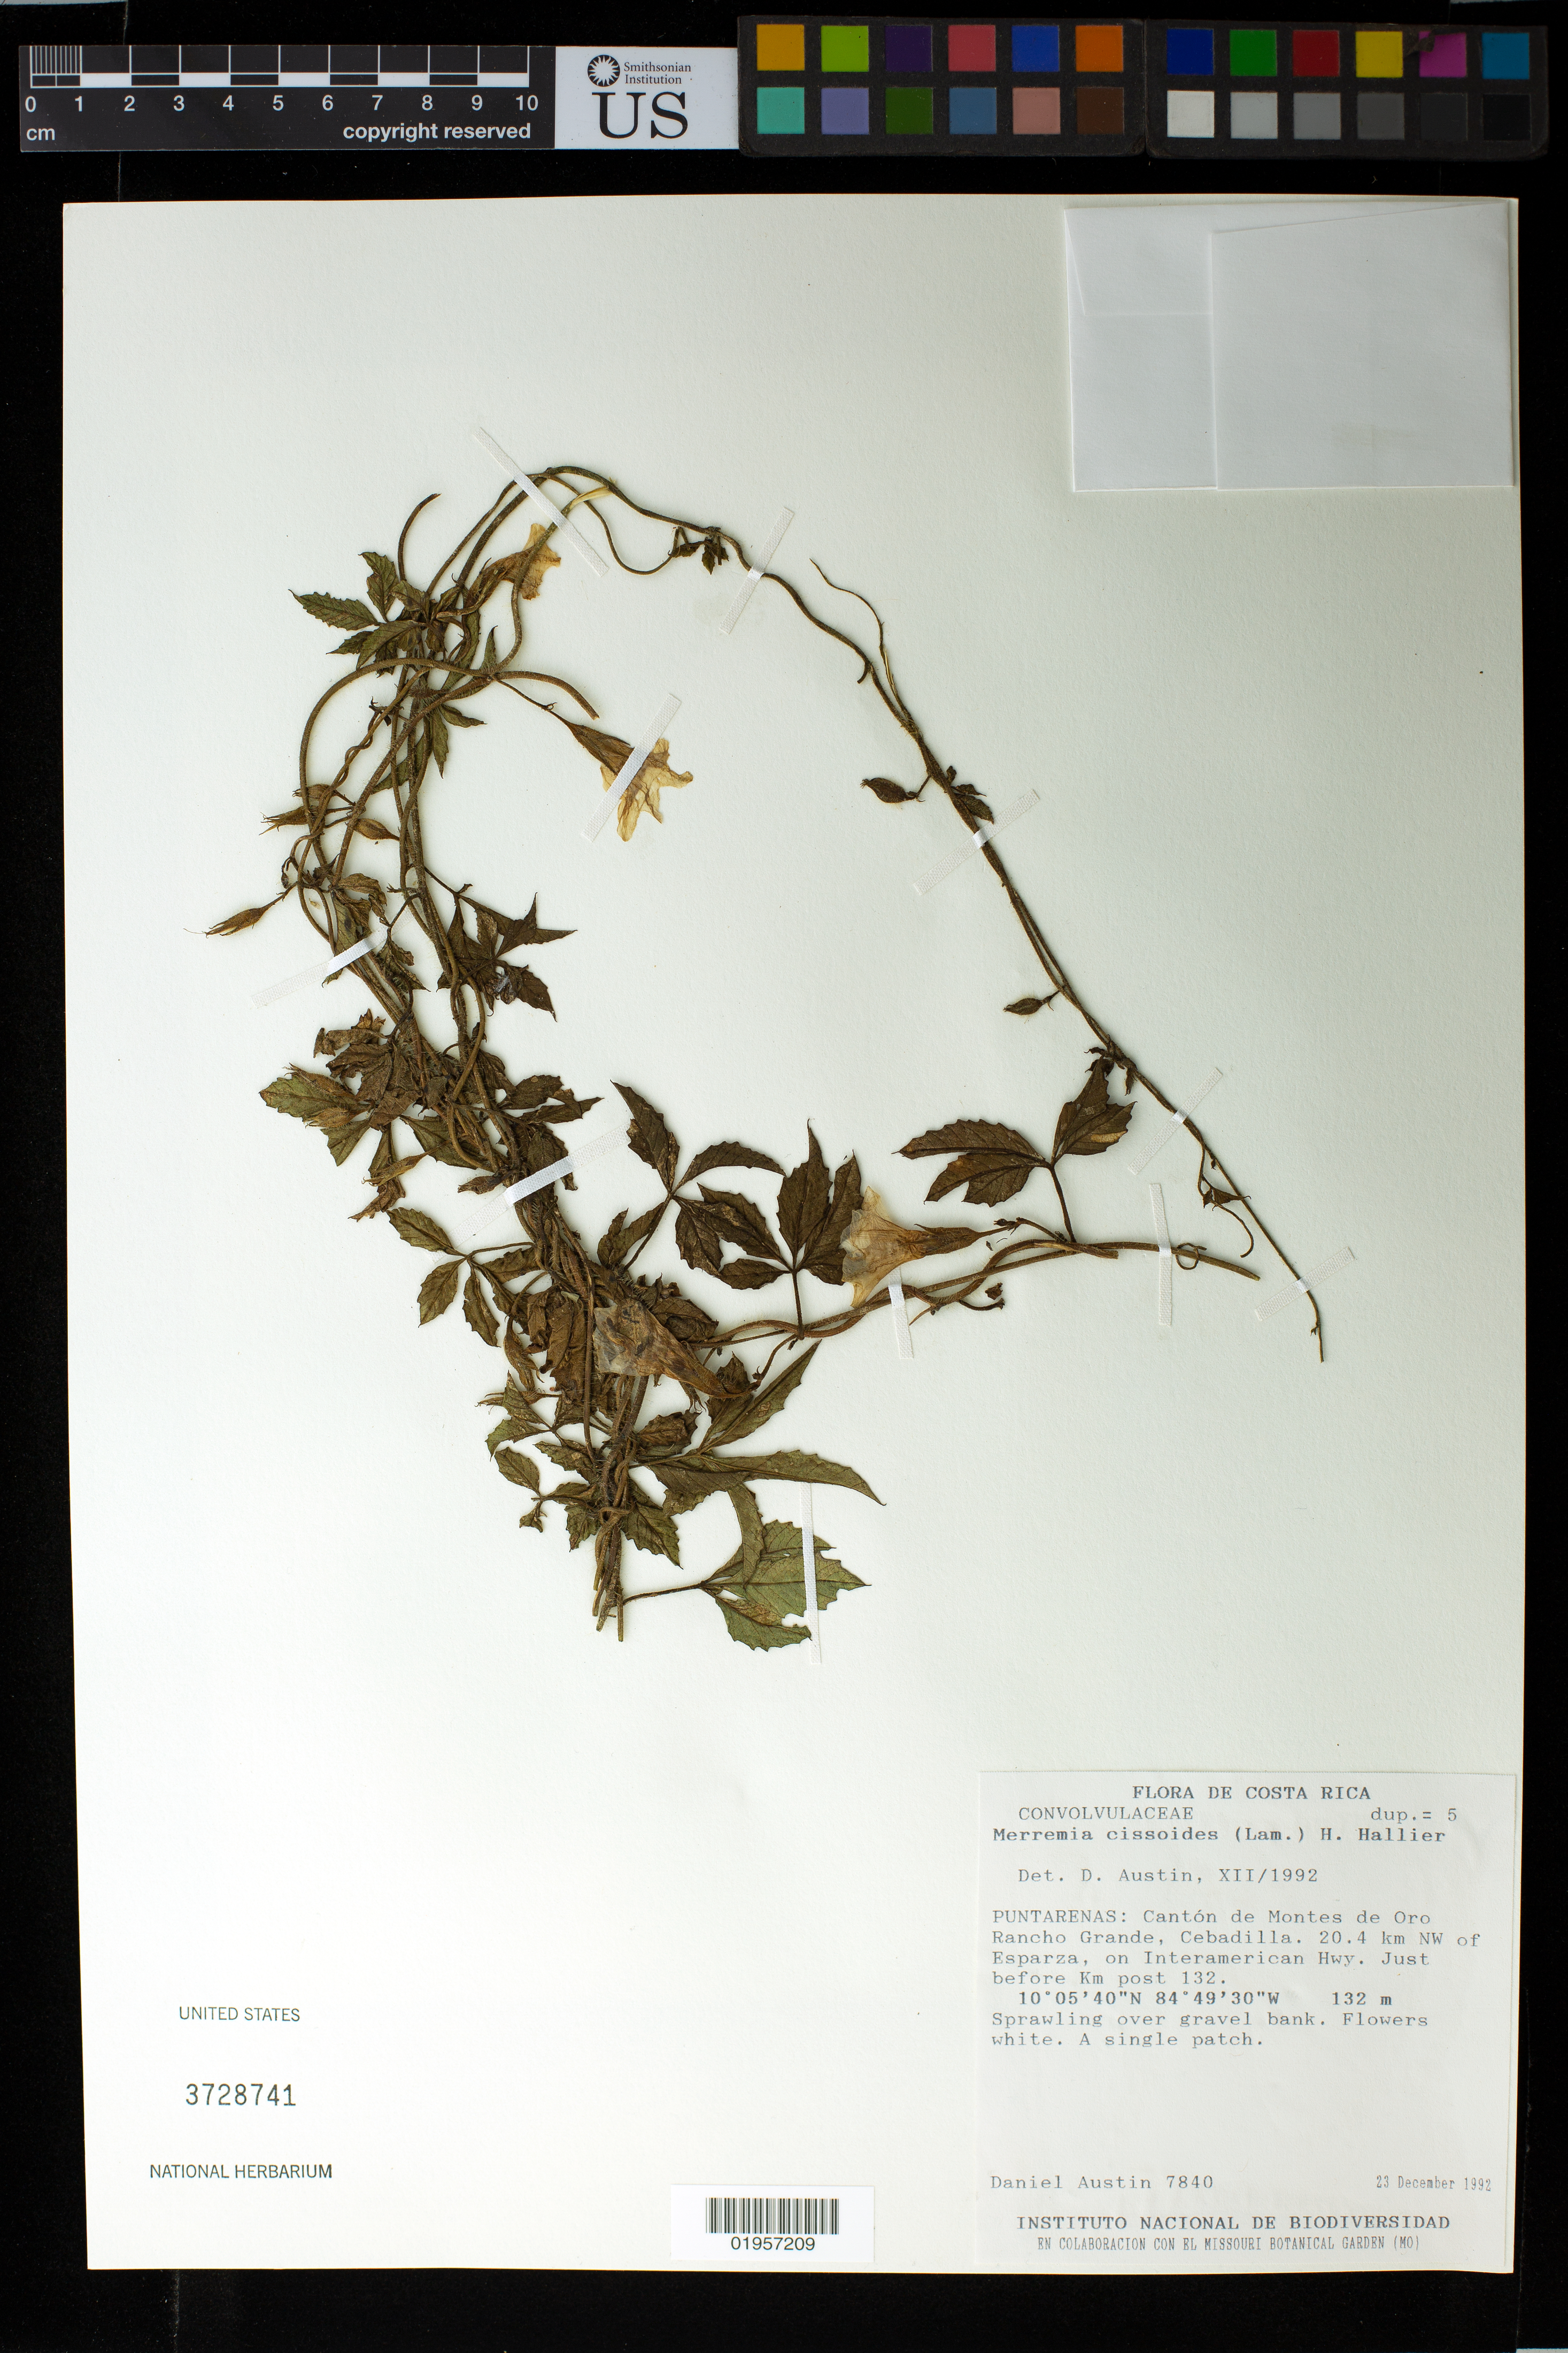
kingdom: Plantae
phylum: Tracheophyta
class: Magnoliopsida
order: Solanales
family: Convolvulaceae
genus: Distimake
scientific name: Distimake cissoides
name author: (Lam.) A. R. Simões & Staples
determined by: Strong, Mark T., (BOT), Smithsonian Institution - National Museum of Natural History (UNITED STATES)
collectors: D. Austin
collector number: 7840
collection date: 1992-12-23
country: Costa Rica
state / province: Puntarenas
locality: Canton de Montes de Oro, Rancho Grande, Cebadilla, 20.4 km NW of Esparza, on Interamerican Hwy, just before Km post 132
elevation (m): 132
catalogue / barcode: US 3728741